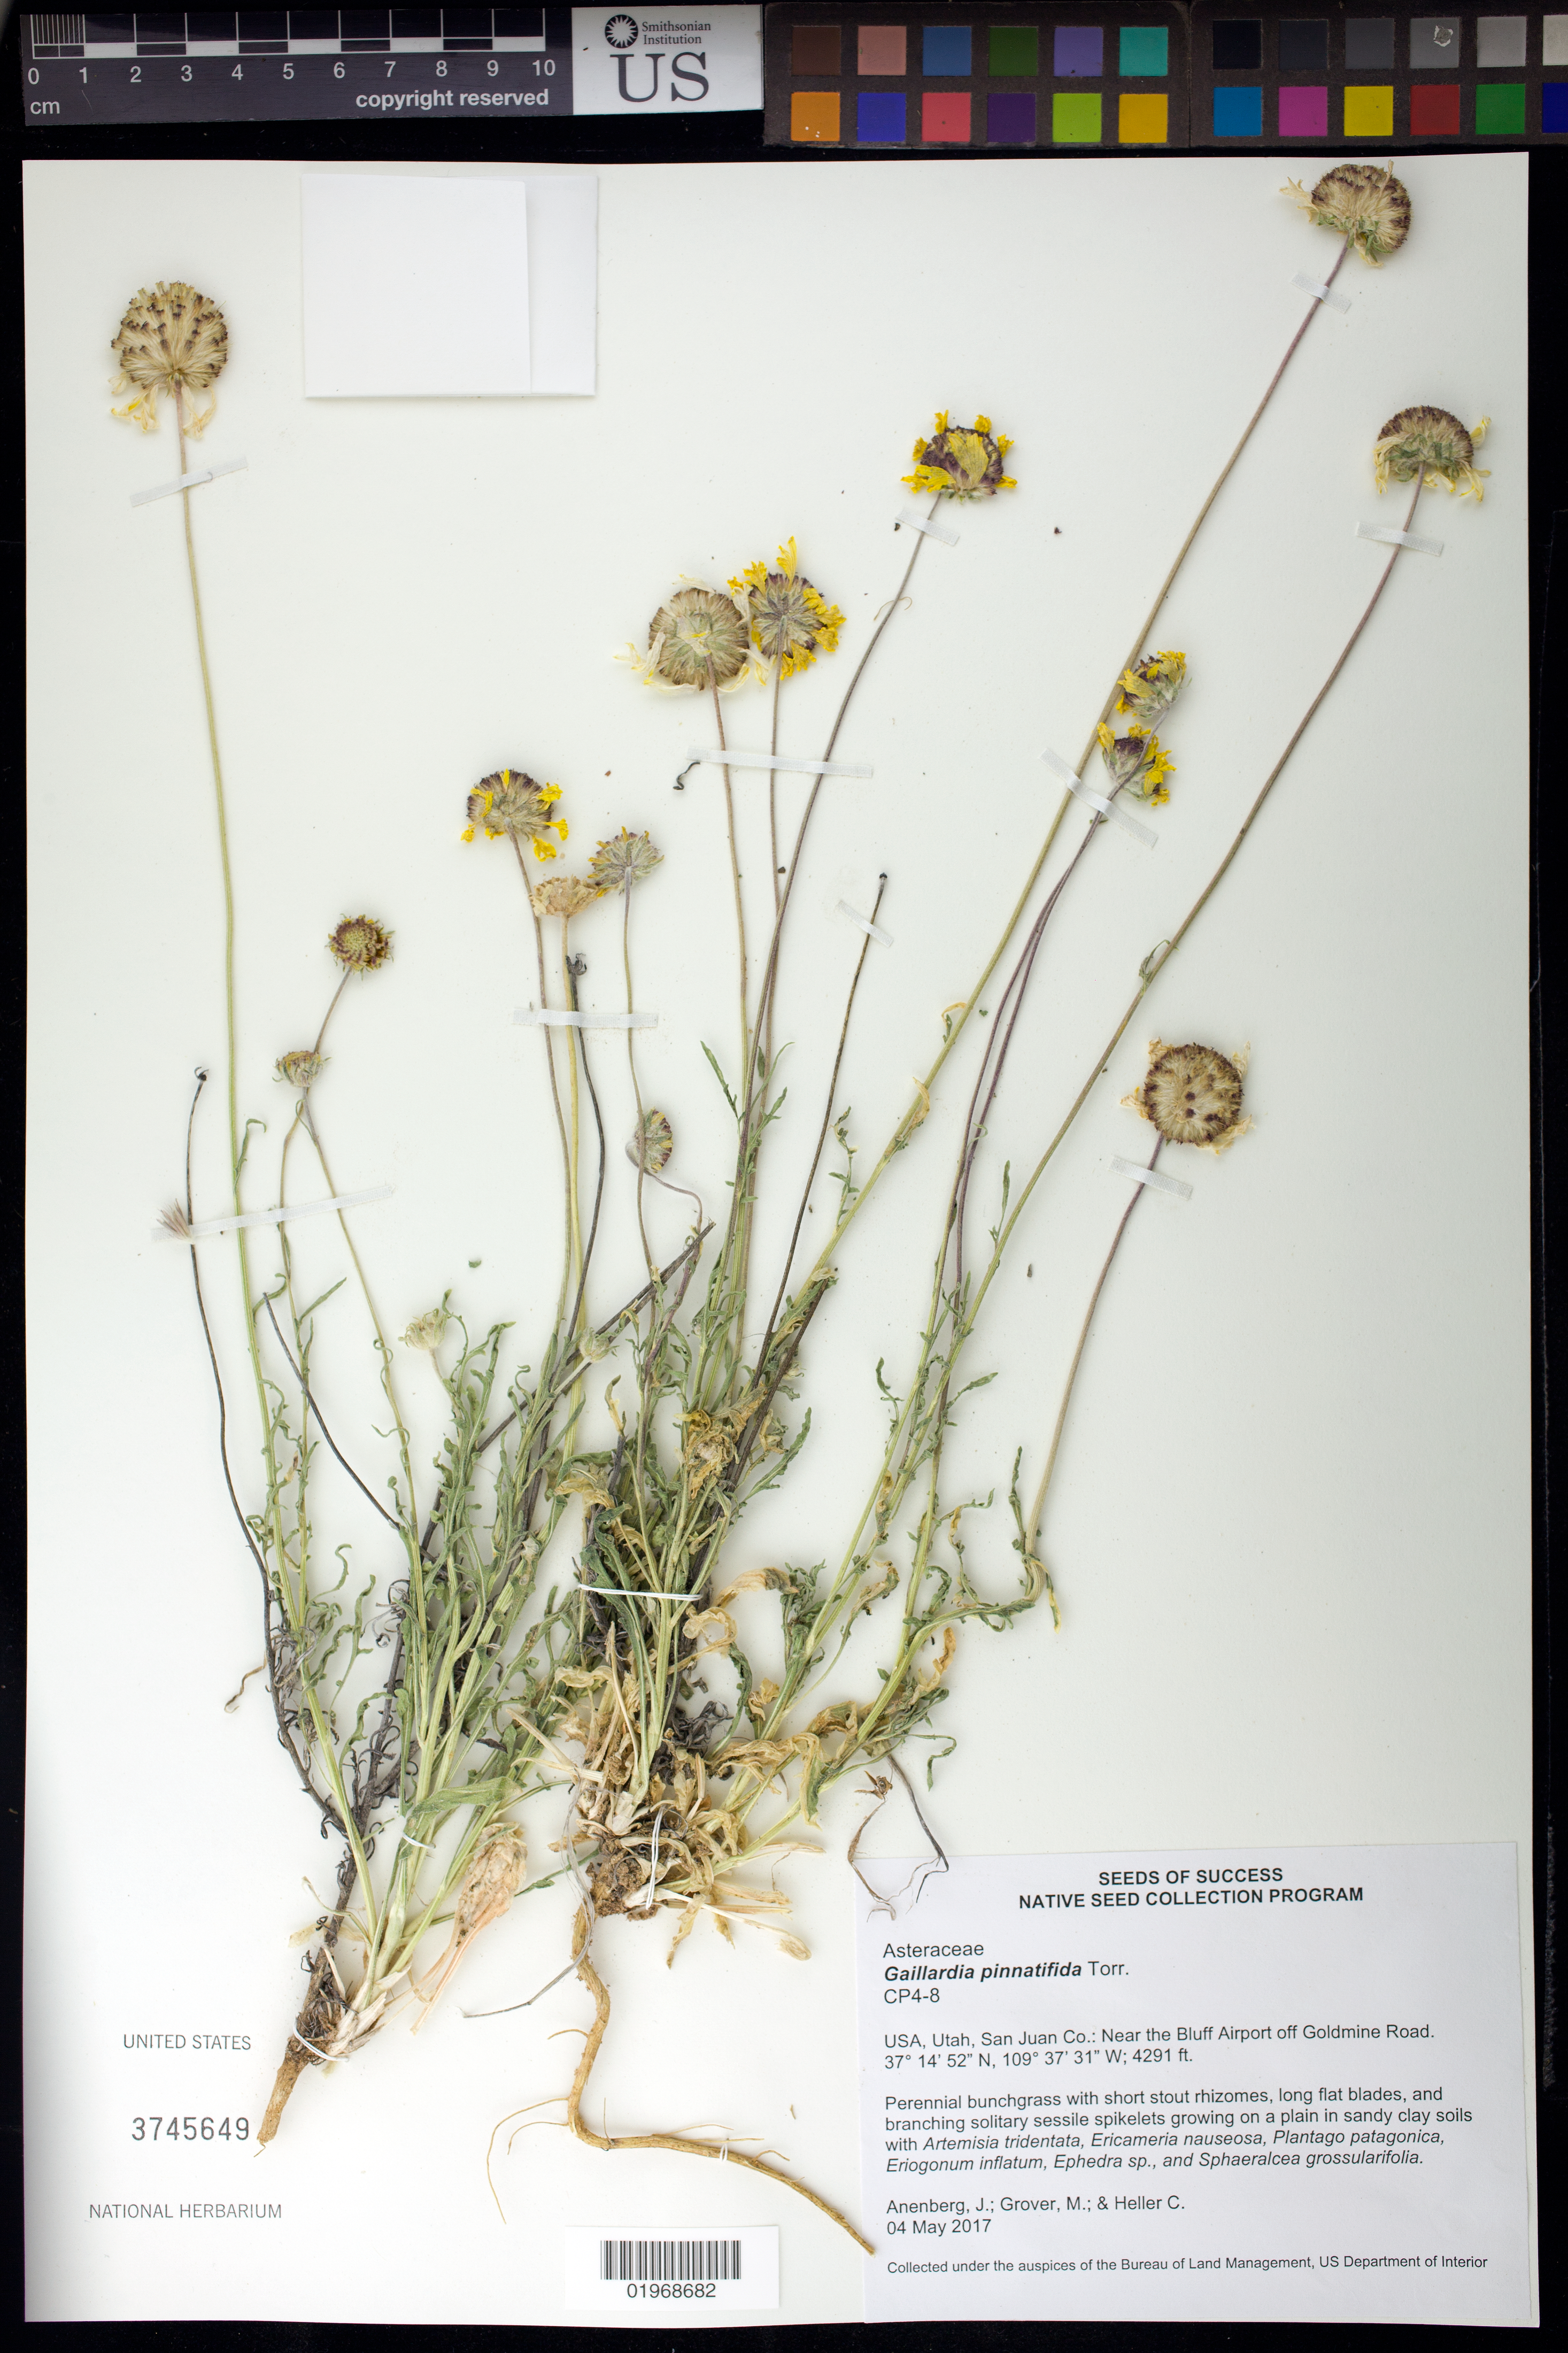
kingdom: Plantae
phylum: Tracheophyta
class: Magnoliopsida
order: Asterales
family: Asteraceae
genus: Gaillardia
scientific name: Gaillardia pinnatifida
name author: Torr.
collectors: J. Anenberg, M. Grover & C. Heller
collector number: CP4-8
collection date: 2017-05-04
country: United States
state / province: Utah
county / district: San Juan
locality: Bluff Airport, Goldmine Road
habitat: Sandy clay soils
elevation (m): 1308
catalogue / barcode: US 3745649